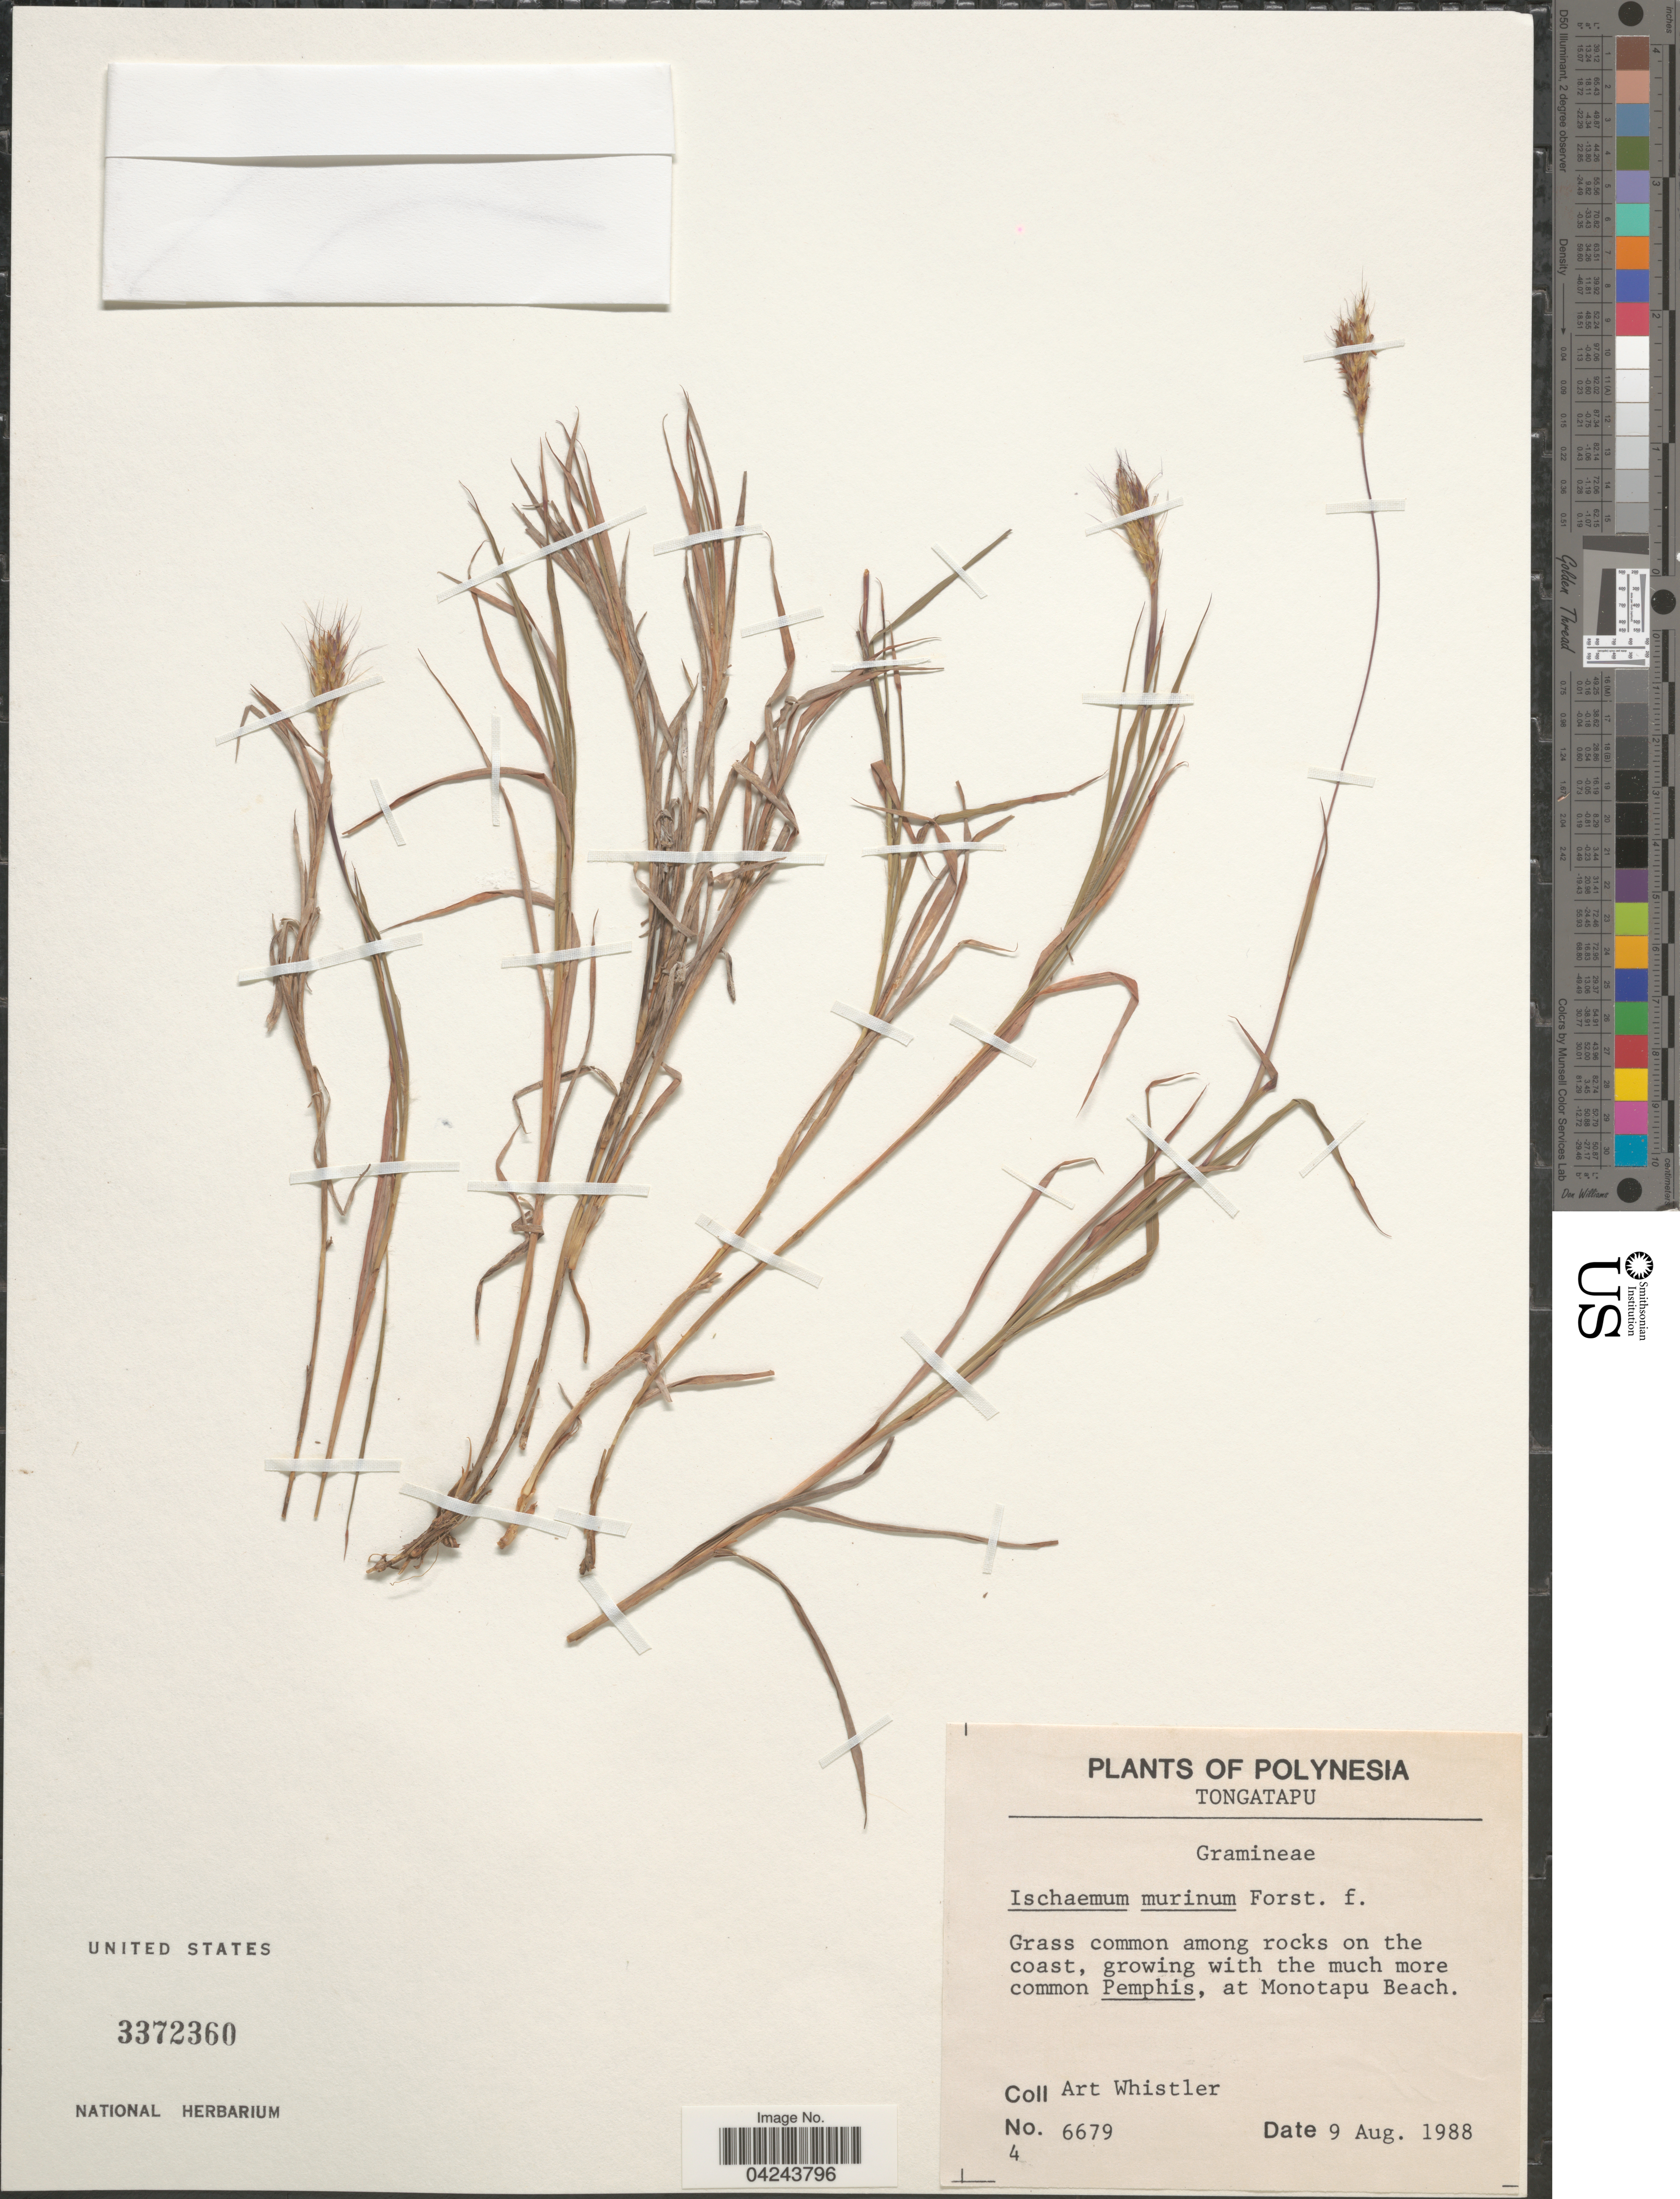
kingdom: Plantae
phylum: Tracheophyta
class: Liliopsida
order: Poales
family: Poaceae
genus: Ischaemum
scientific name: Ischaemum murinum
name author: G. Forst.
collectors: A. Whistler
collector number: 6679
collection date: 1988-08-09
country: Tonga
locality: Tongatapu. Grass, among rocks on the coast, growing with the much more common Pemphis, at Monotapu Beach.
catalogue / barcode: US 3372360